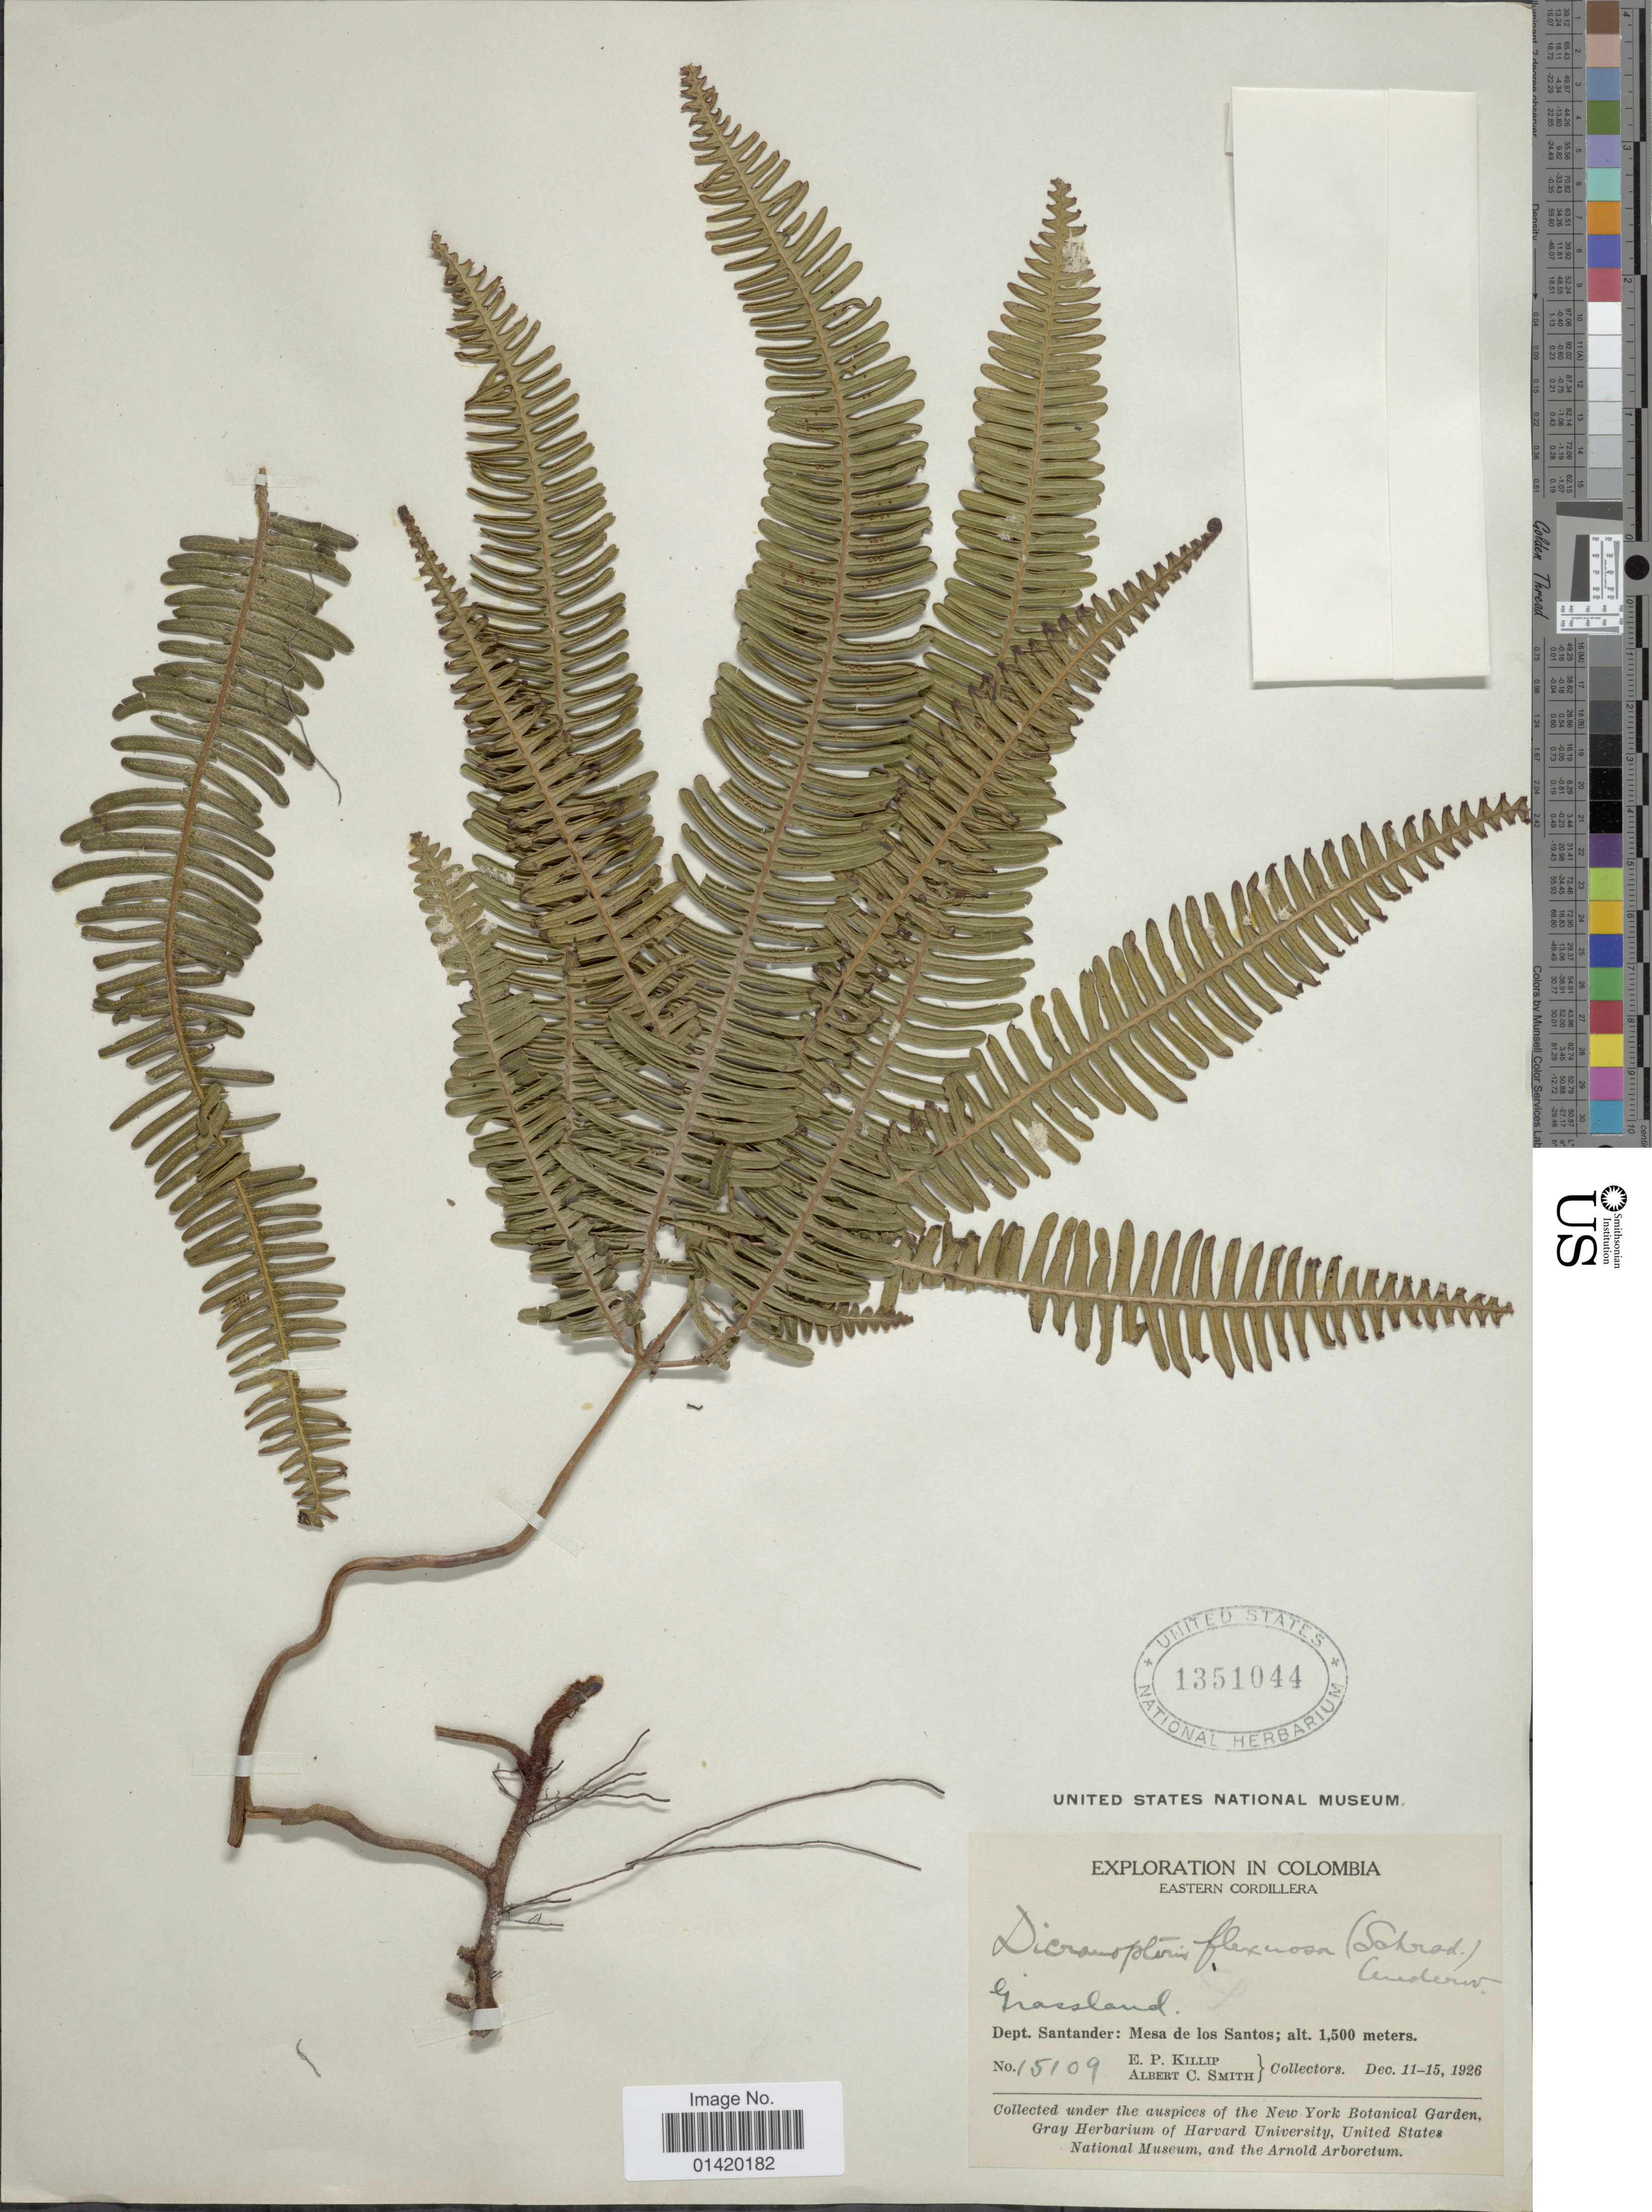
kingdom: Plantae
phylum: Tracheophyta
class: Polypodiopsida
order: Gleicheniales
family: Gleicheniaceae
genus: Dicranopteris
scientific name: Dicranopteris flexuosa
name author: (Schrad.) Underw.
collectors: E. P. Killip & A. C. Smith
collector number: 15109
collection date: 1926-12-11/1926-12-15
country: Colombia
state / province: Santander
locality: Eastern Cordillera, Dept. Santander: Mesa de los Santos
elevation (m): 1500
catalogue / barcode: US 1351044